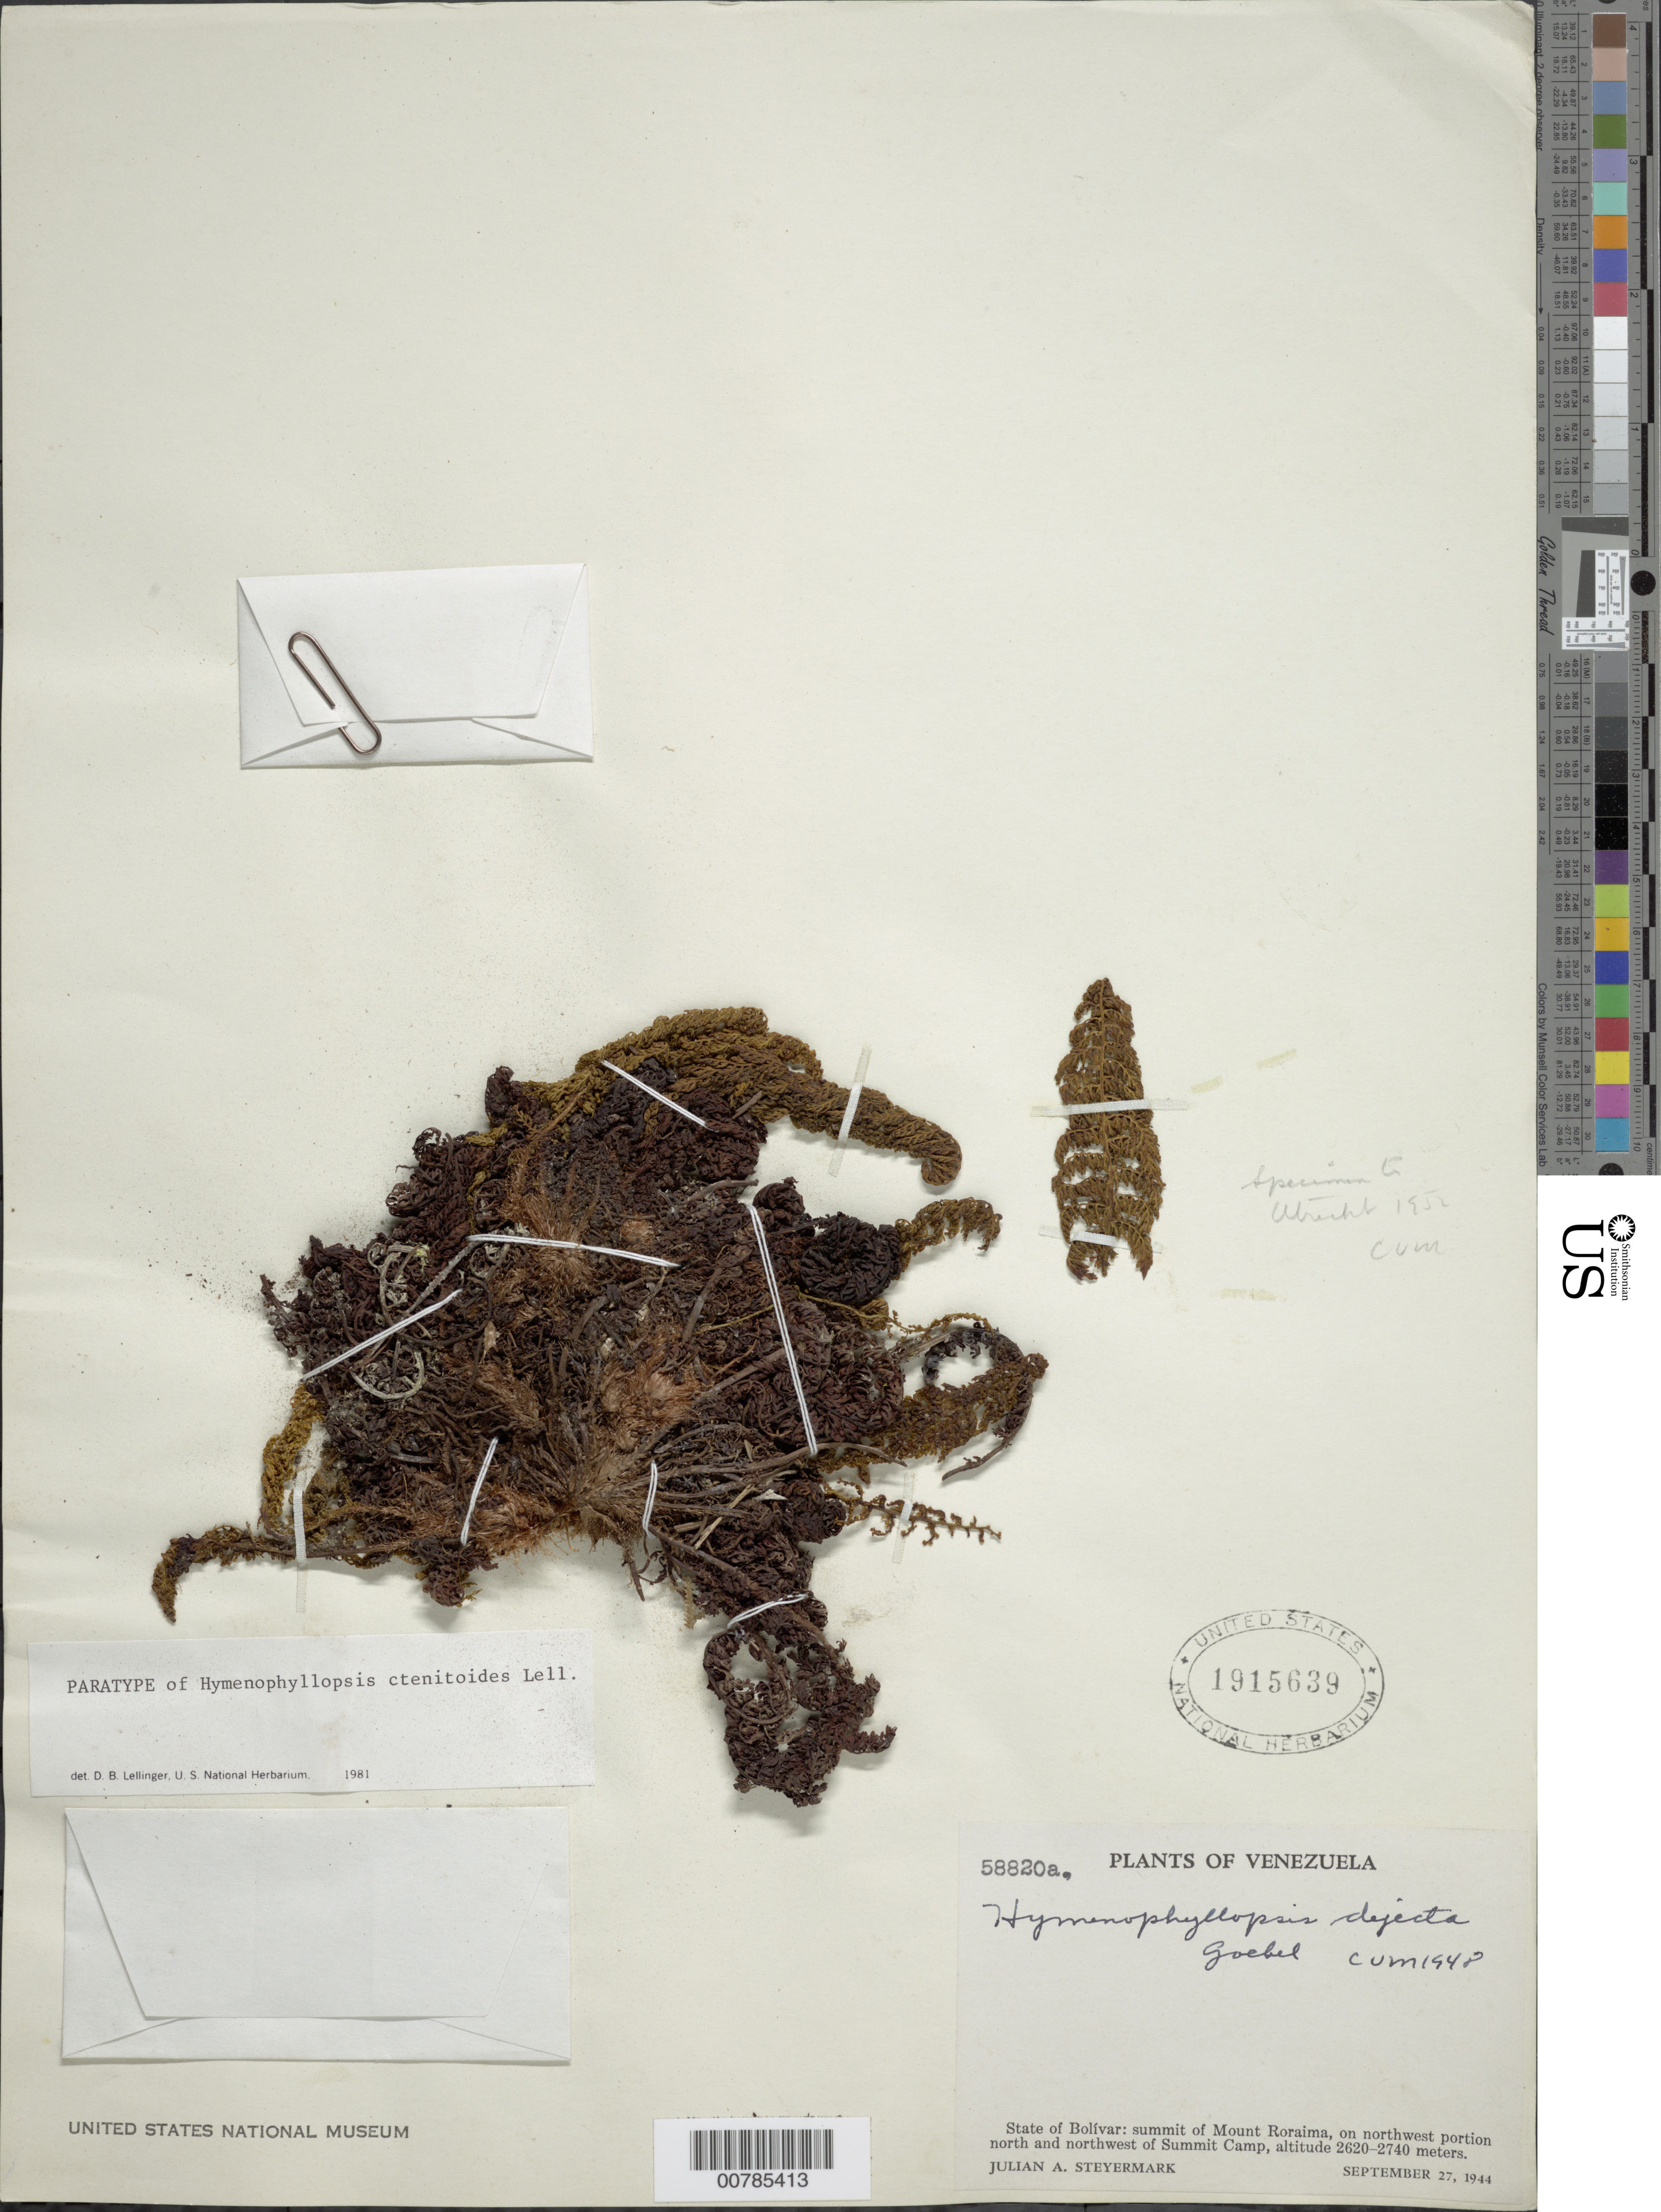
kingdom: Plantae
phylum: Tracheophyta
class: Polypodiopsida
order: Cyatheales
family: Cyatheaceae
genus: Cyathea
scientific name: Cyathea ctenitoides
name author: (Lellinger) Christenh.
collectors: J. Steyermark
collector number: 58820 a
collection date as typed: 27-Sep-44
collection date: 1944-09-27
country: Venezuela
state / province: Bolívar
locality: Mt. Roraima, summit, on northwest portion, north and northwest of Summit Camp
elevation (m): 2620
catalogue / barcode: US 1915639